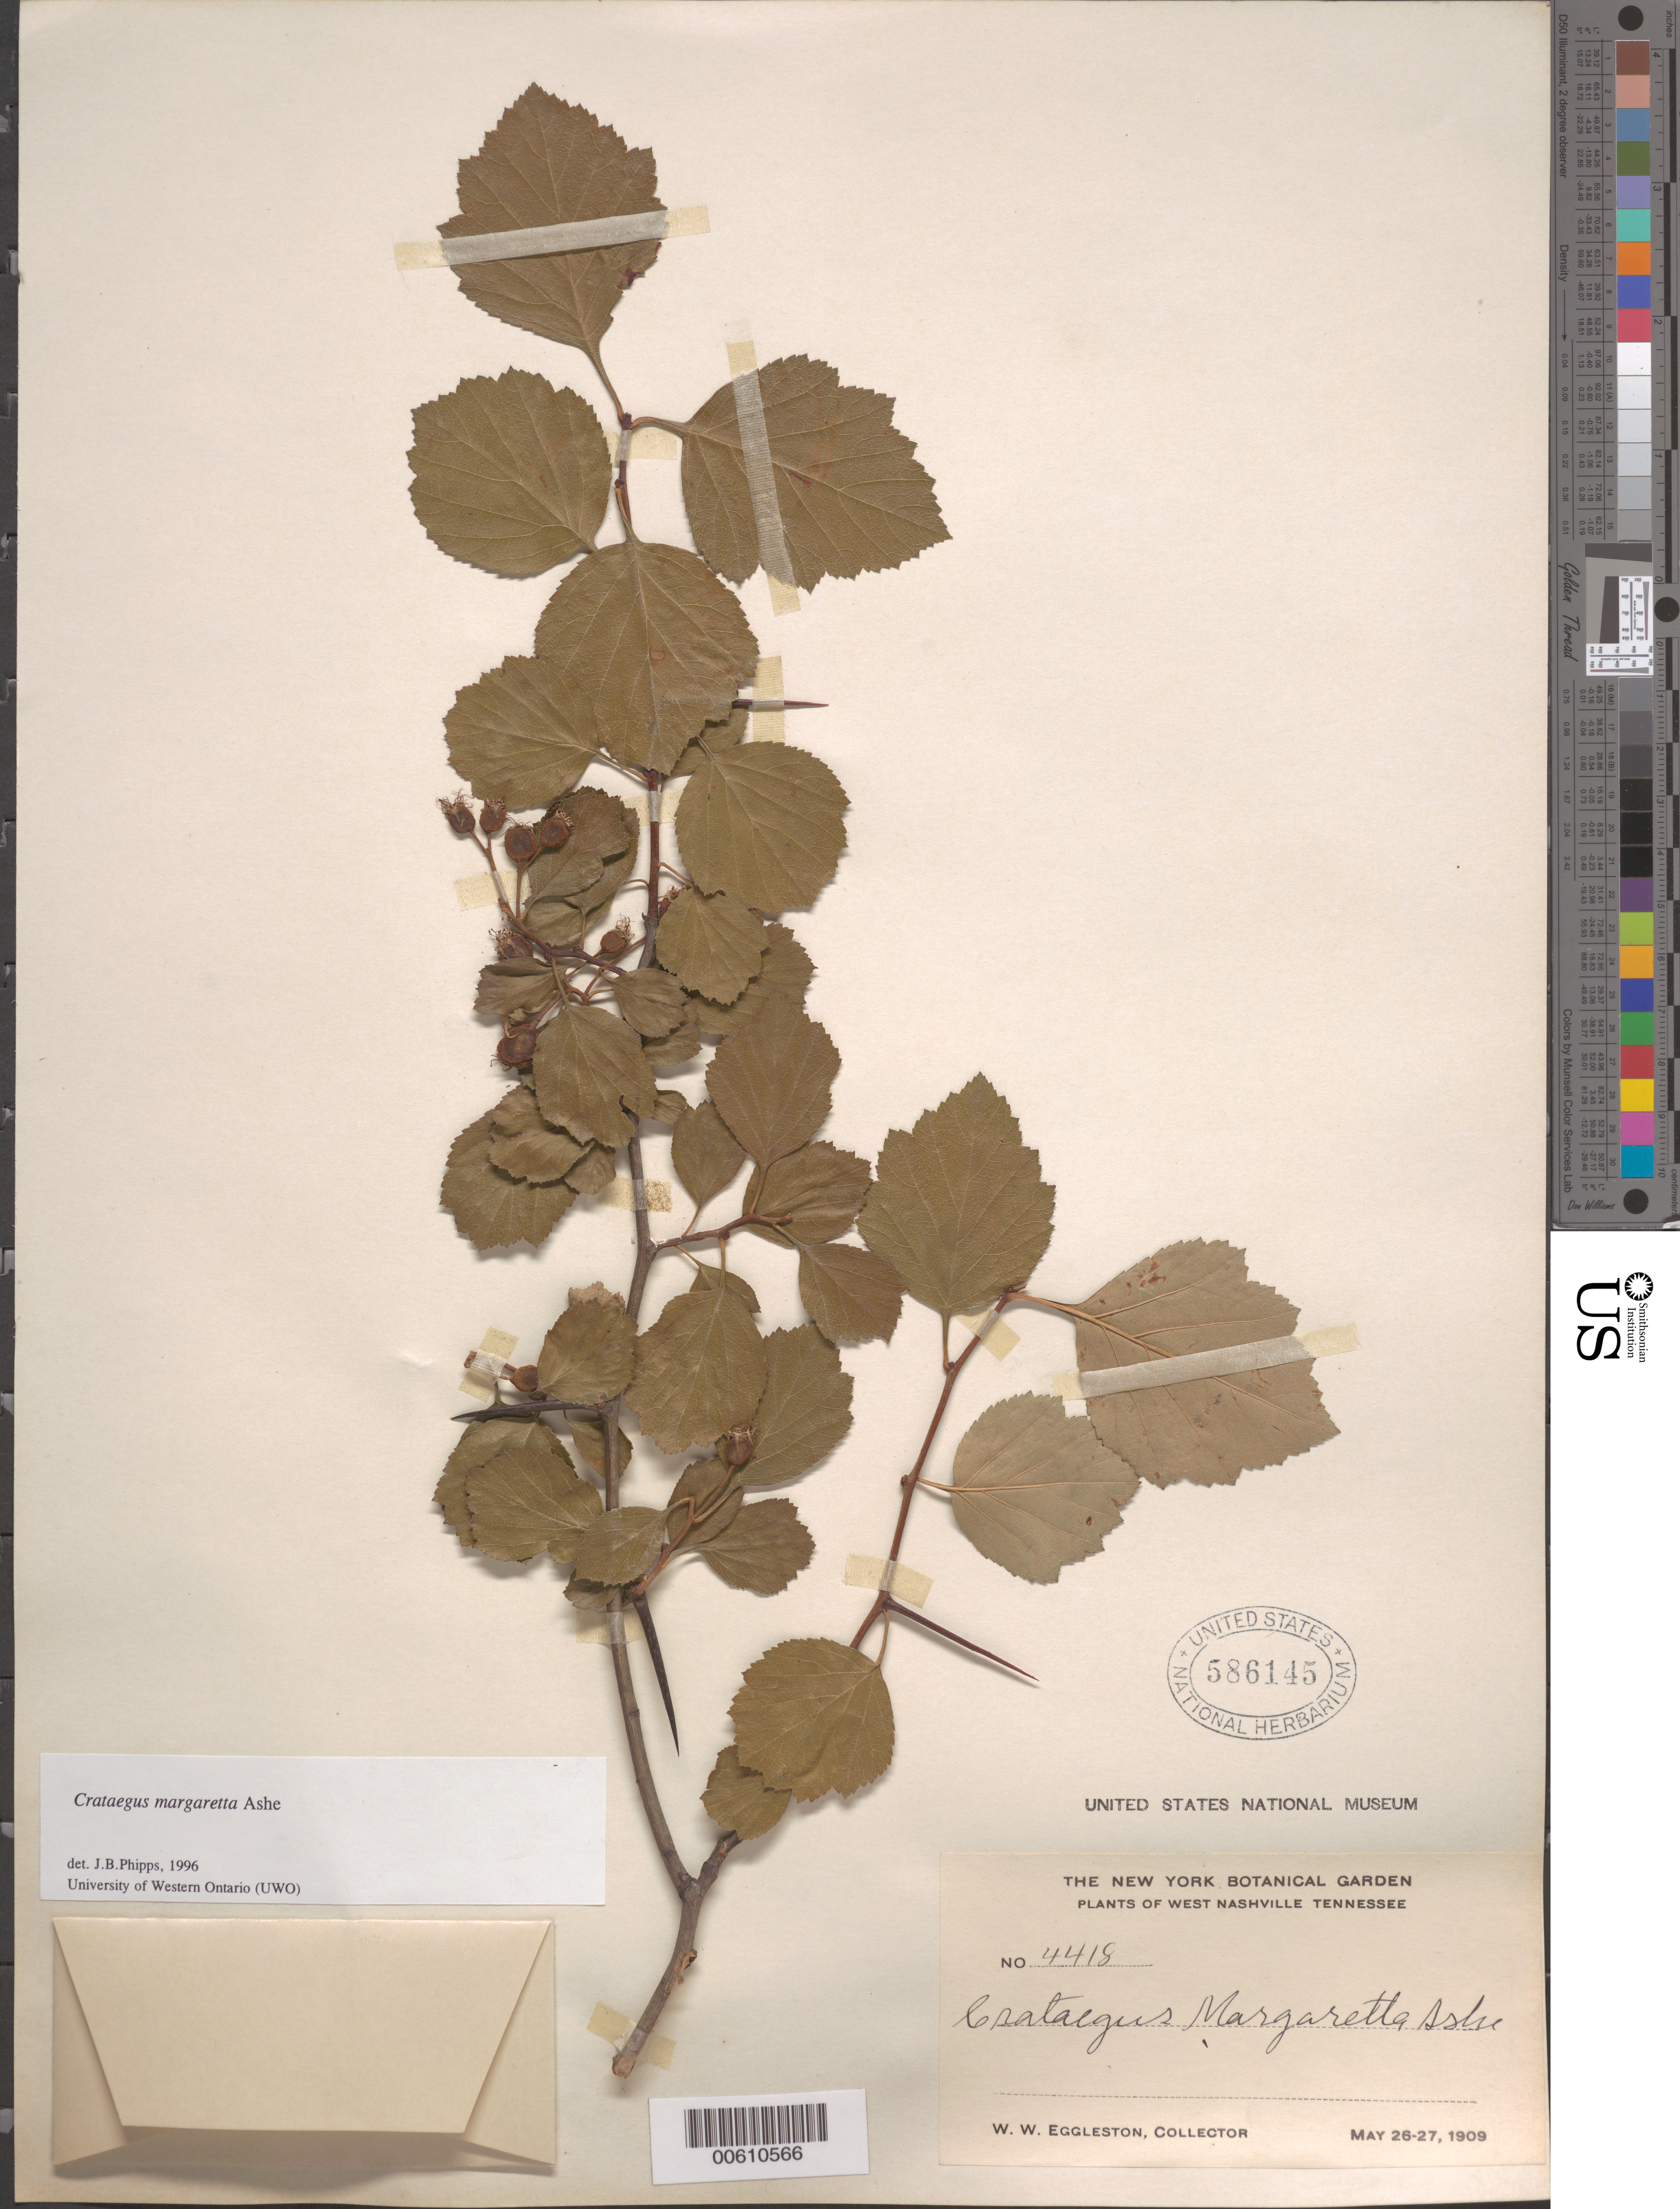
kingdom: Plantae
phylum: Tracheophyta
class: Magnoliopsida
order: Rosales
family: Rosaceae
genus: Crataegus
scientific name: Crataegus margarettae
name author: Ashe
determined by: Phipps, James B., (UWO), University of Western Ontario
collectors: W. W. Eggleston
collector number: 4418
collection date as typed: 26 May 1909 to 27 May 1909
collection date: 1909-05-26/1909-05-27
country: United States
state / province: Tennessee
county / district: Davidson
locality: West Nashville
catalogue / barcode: US 586145